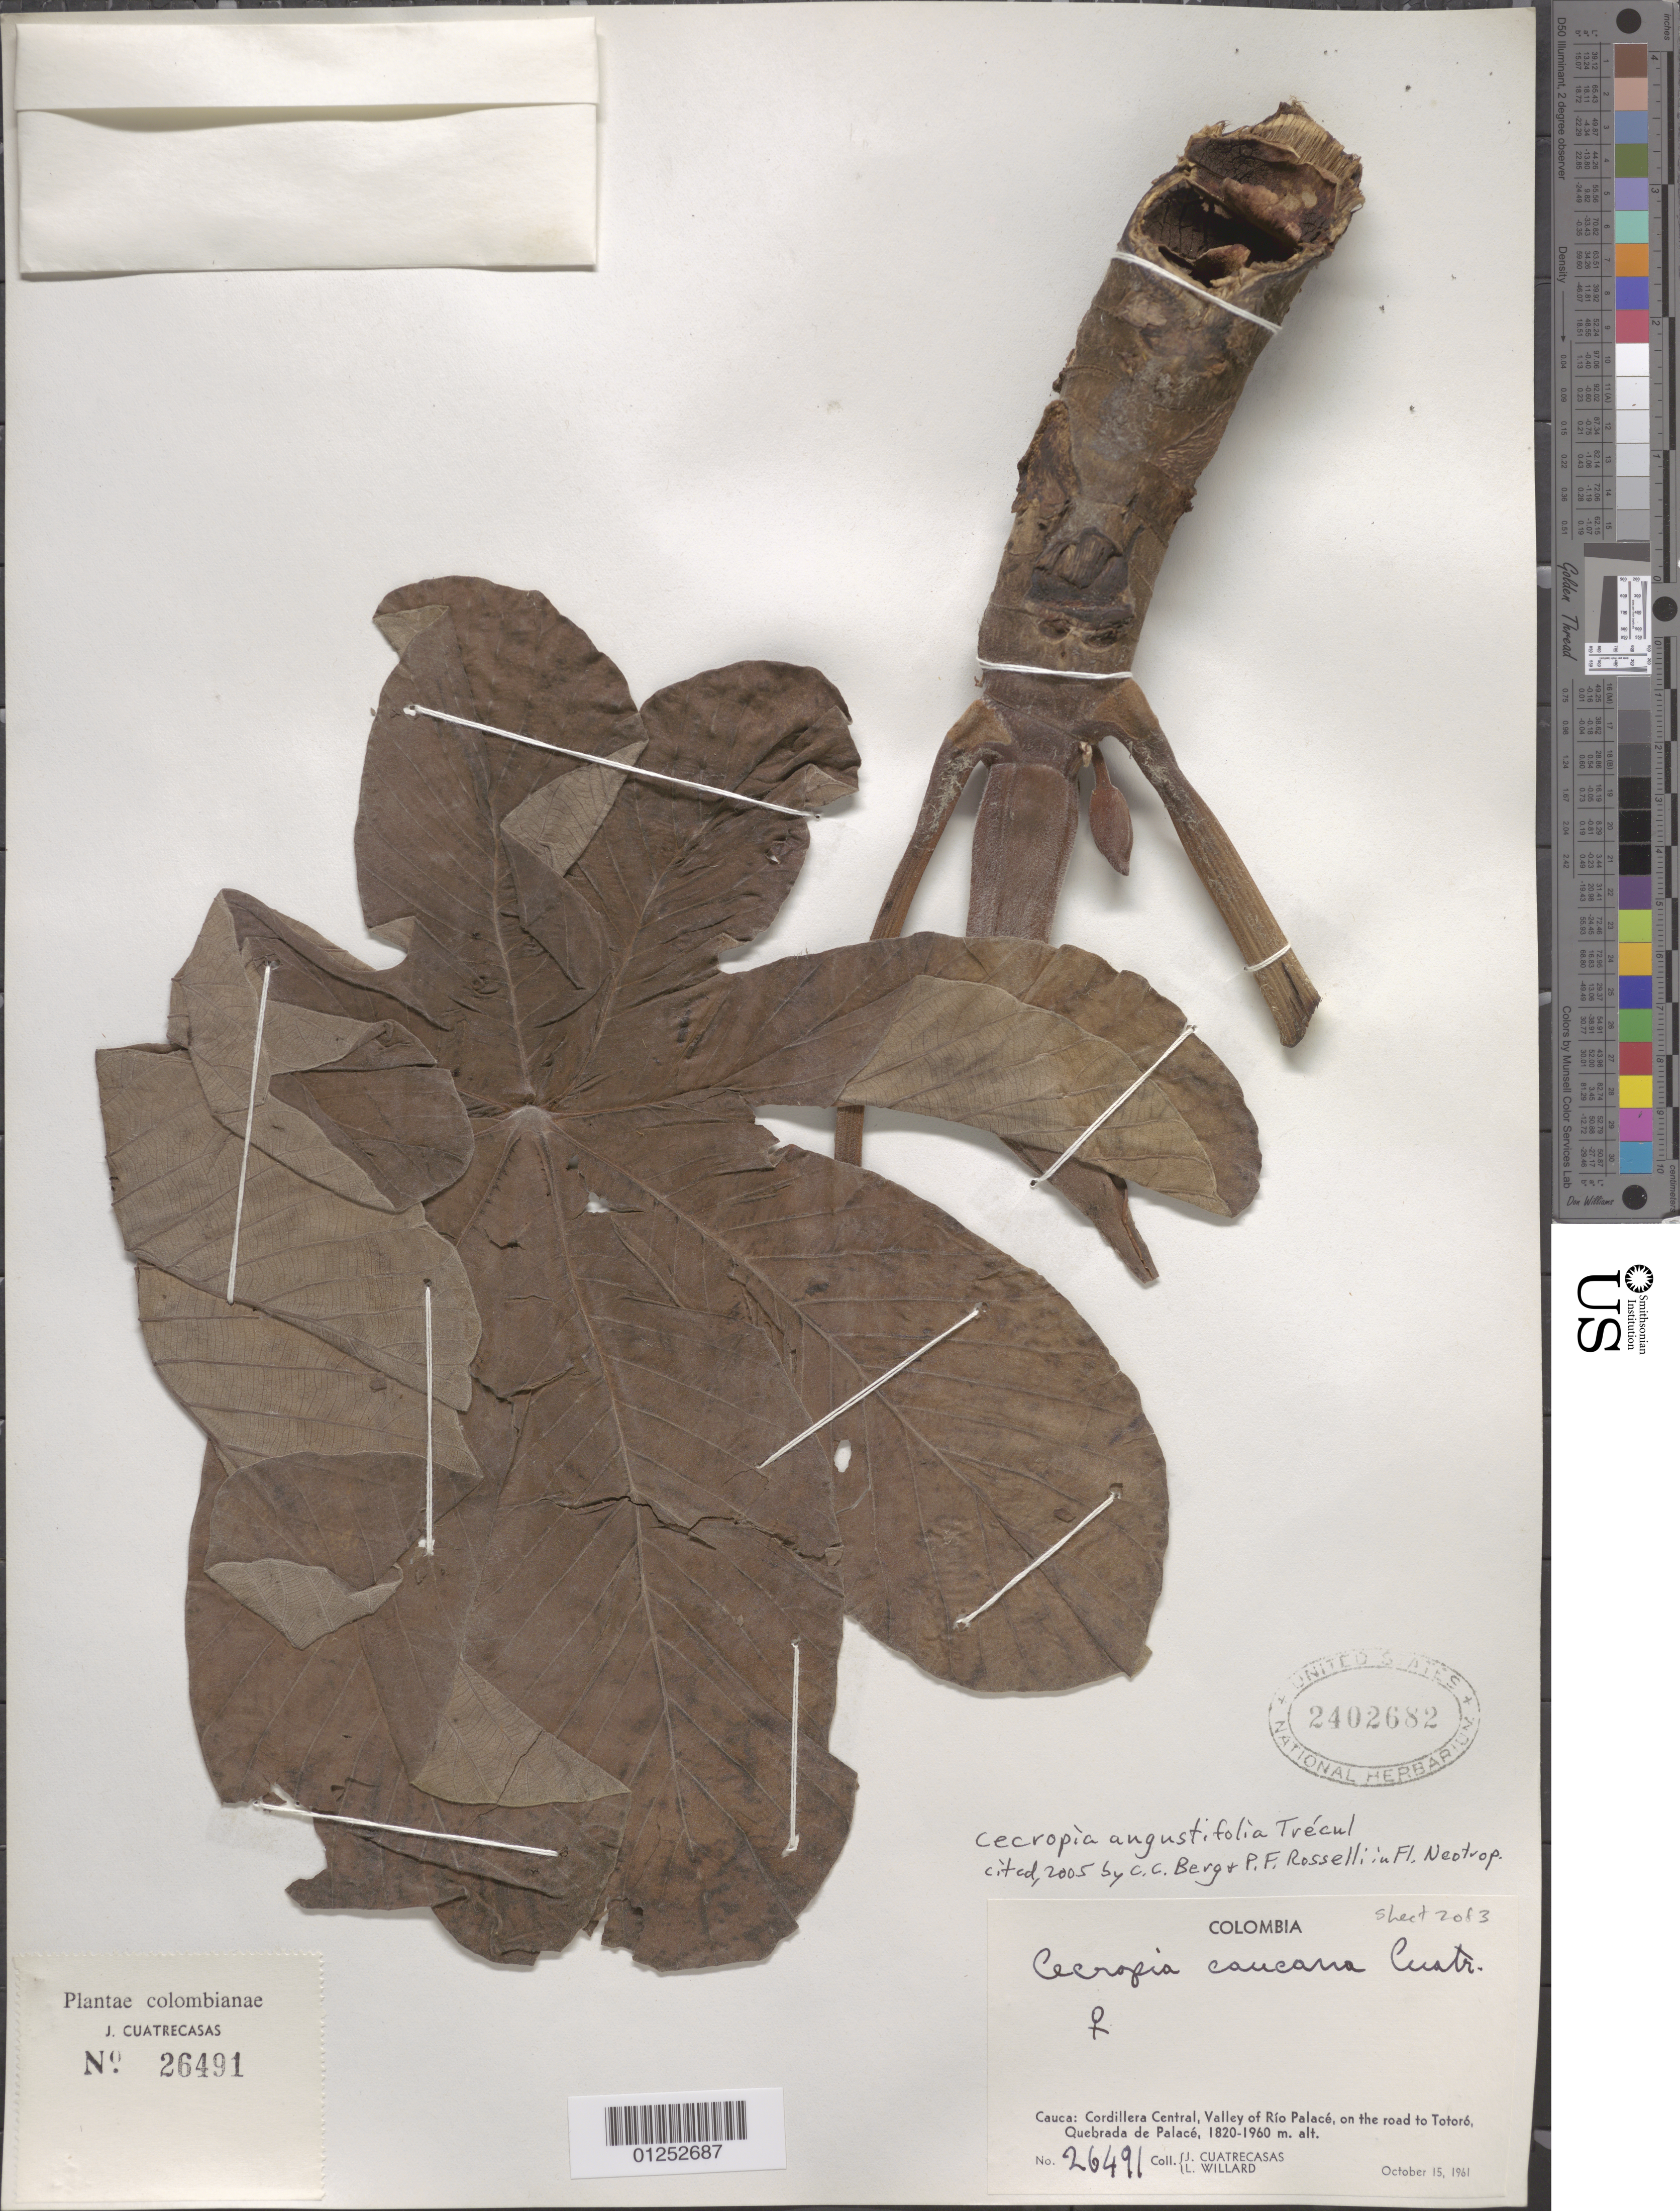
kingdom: Plantae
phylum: Tracheophyta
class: Magnoliopsida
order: Rosales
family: Urticaceae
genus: Cecropia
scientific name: Cecropia angustifolia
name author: Trécul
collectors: J. Cuatrecasas & L. Willard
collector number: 26491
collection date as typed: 15 Oct 1961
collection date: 1961-10-15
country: Colombia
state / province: Cauca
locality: Cordillera Central, Valley of Rio Palacé on road to Totoró, Quebrada de Palacé.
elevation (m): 1820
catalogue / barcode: US 2402682